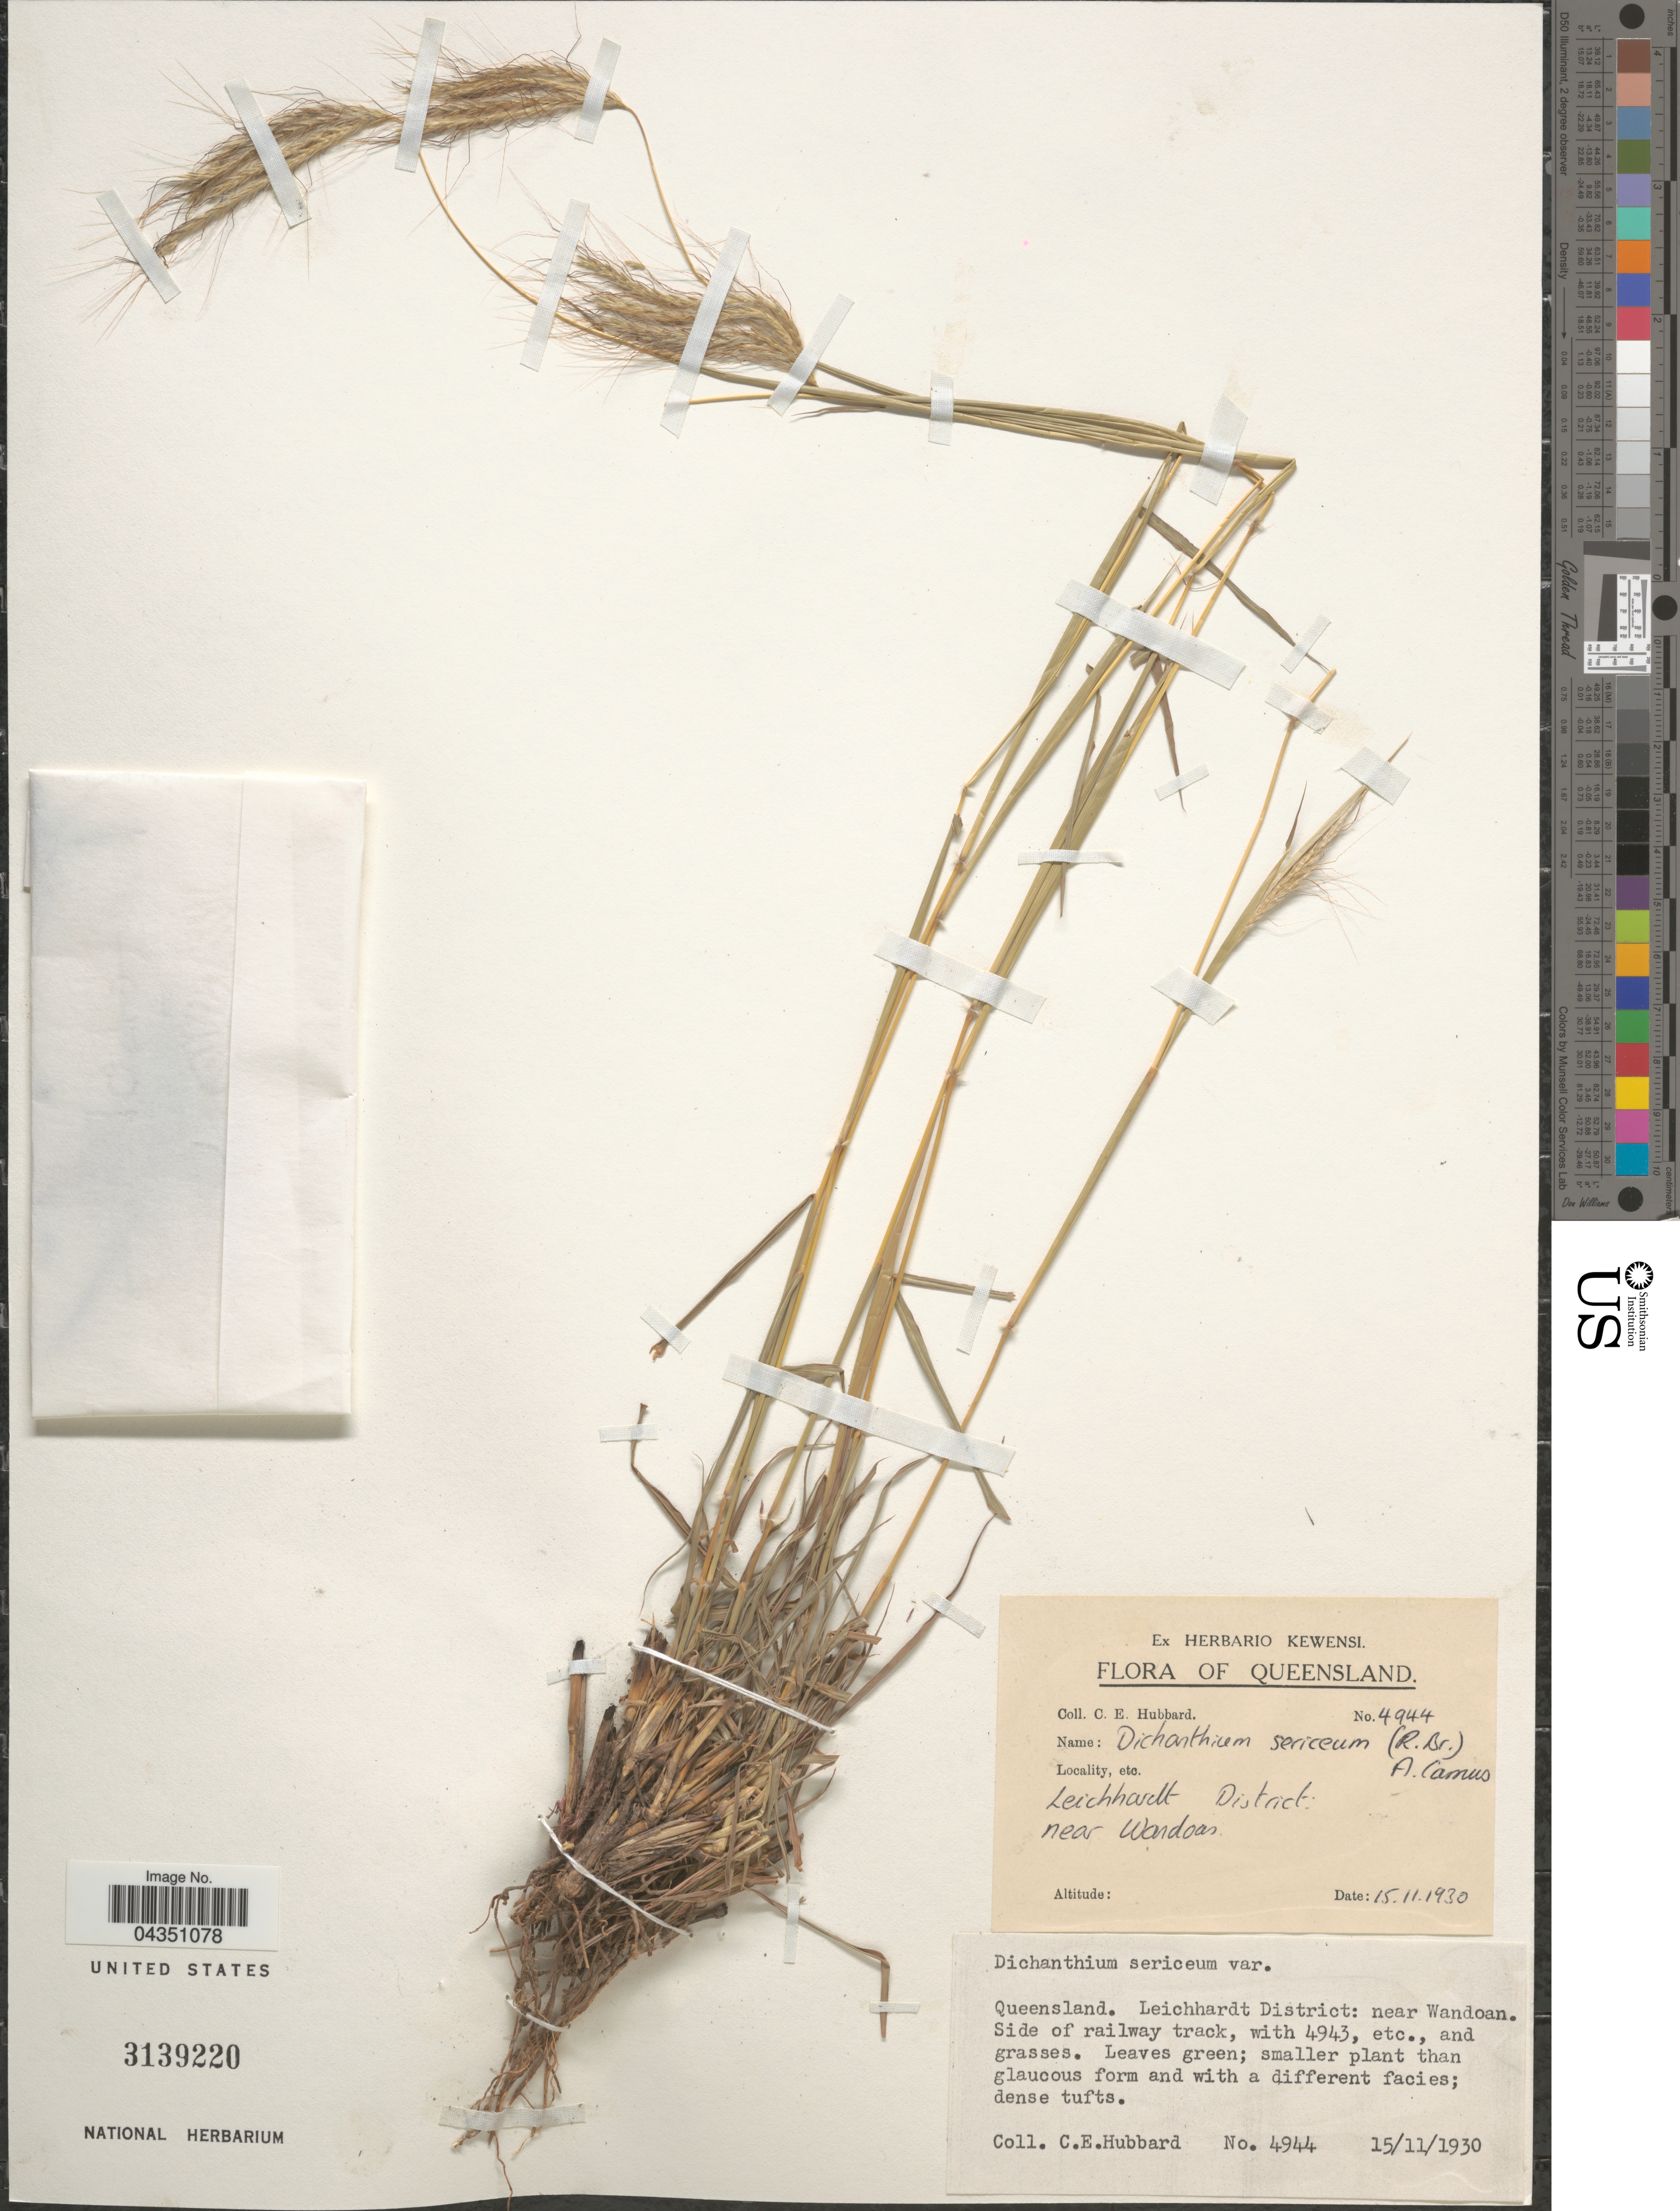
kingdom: Plantae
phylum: Tracheophyta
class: Liliopsida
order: Poales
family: Poaceae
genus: Dichanthium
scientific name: Dichanthium sericeum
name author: (R. Br.) A. Camus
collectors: C. E. Hubbard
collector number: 4944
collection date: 1930-11-15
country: Australia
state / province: Queensland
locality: Leichhardt District. Near Wandoan. Side of railway track.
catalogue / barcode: US 3139220